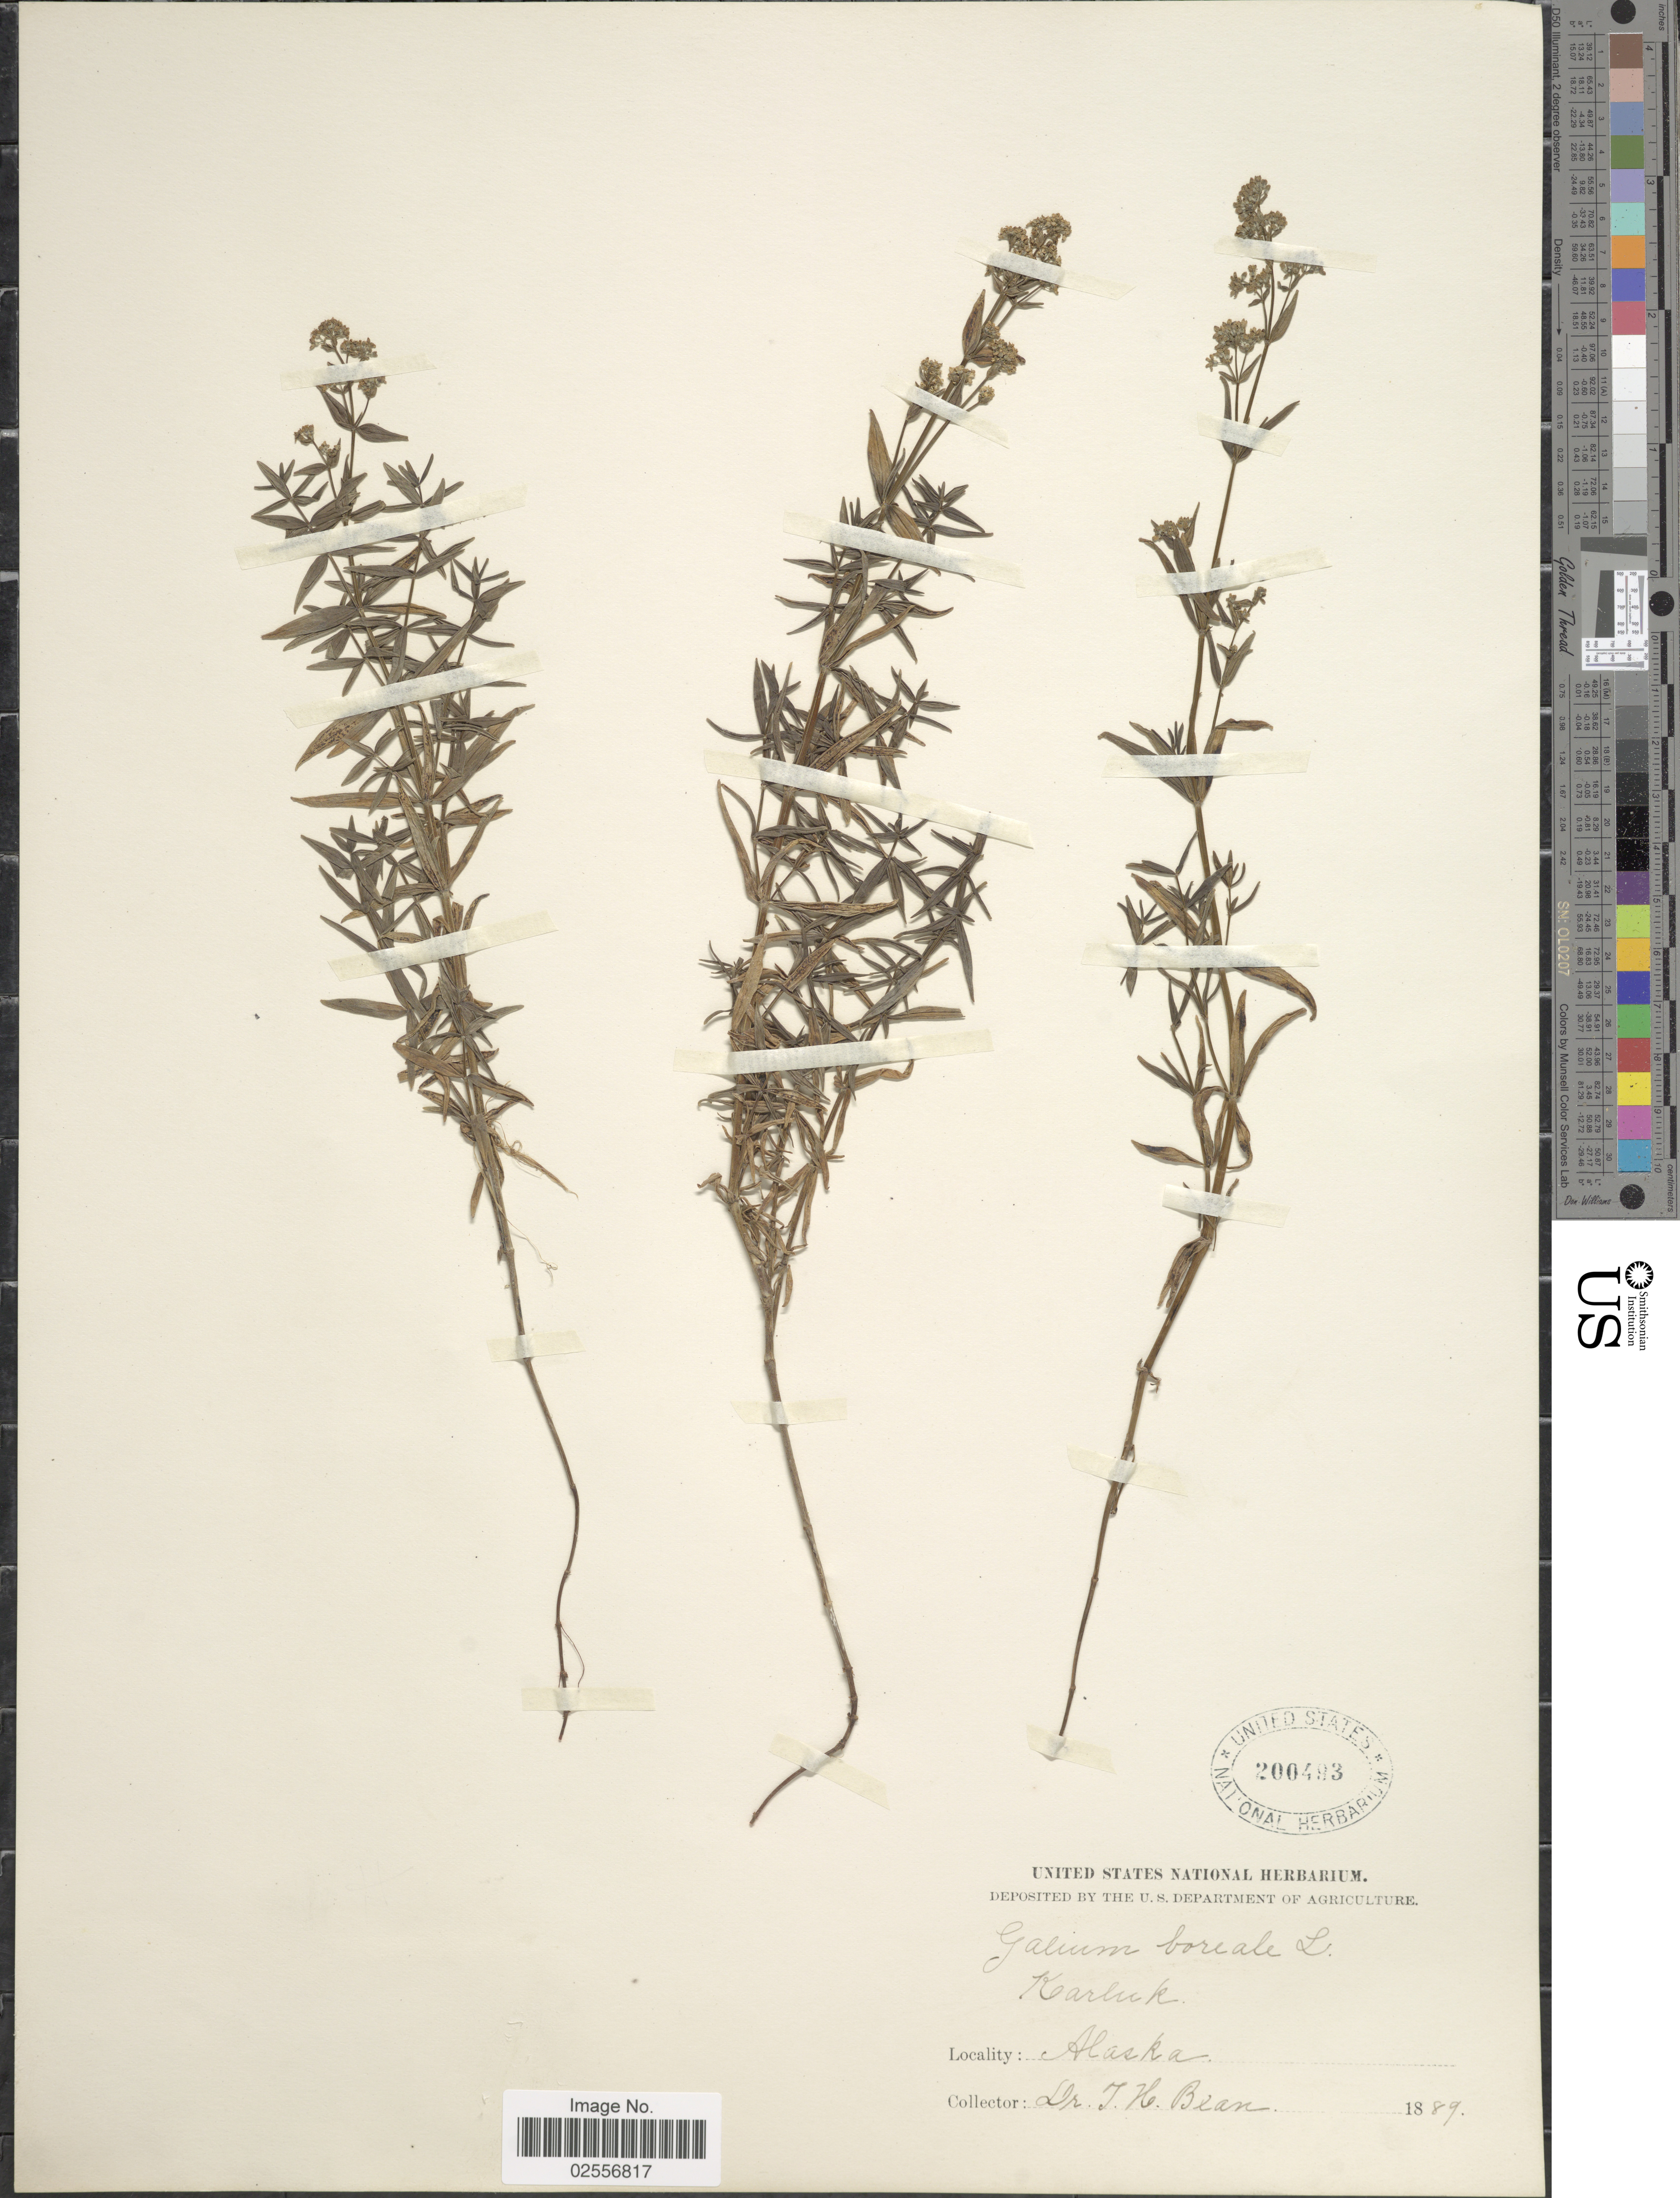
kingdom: Plantae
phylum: Tracheophyta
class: Magnoliopsida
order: Gentianales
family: Rubiaceae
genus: Galium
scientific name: Galium boreale L.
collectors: T. Bean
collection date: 1889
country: United States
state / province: Alaska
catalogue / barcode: US 200493